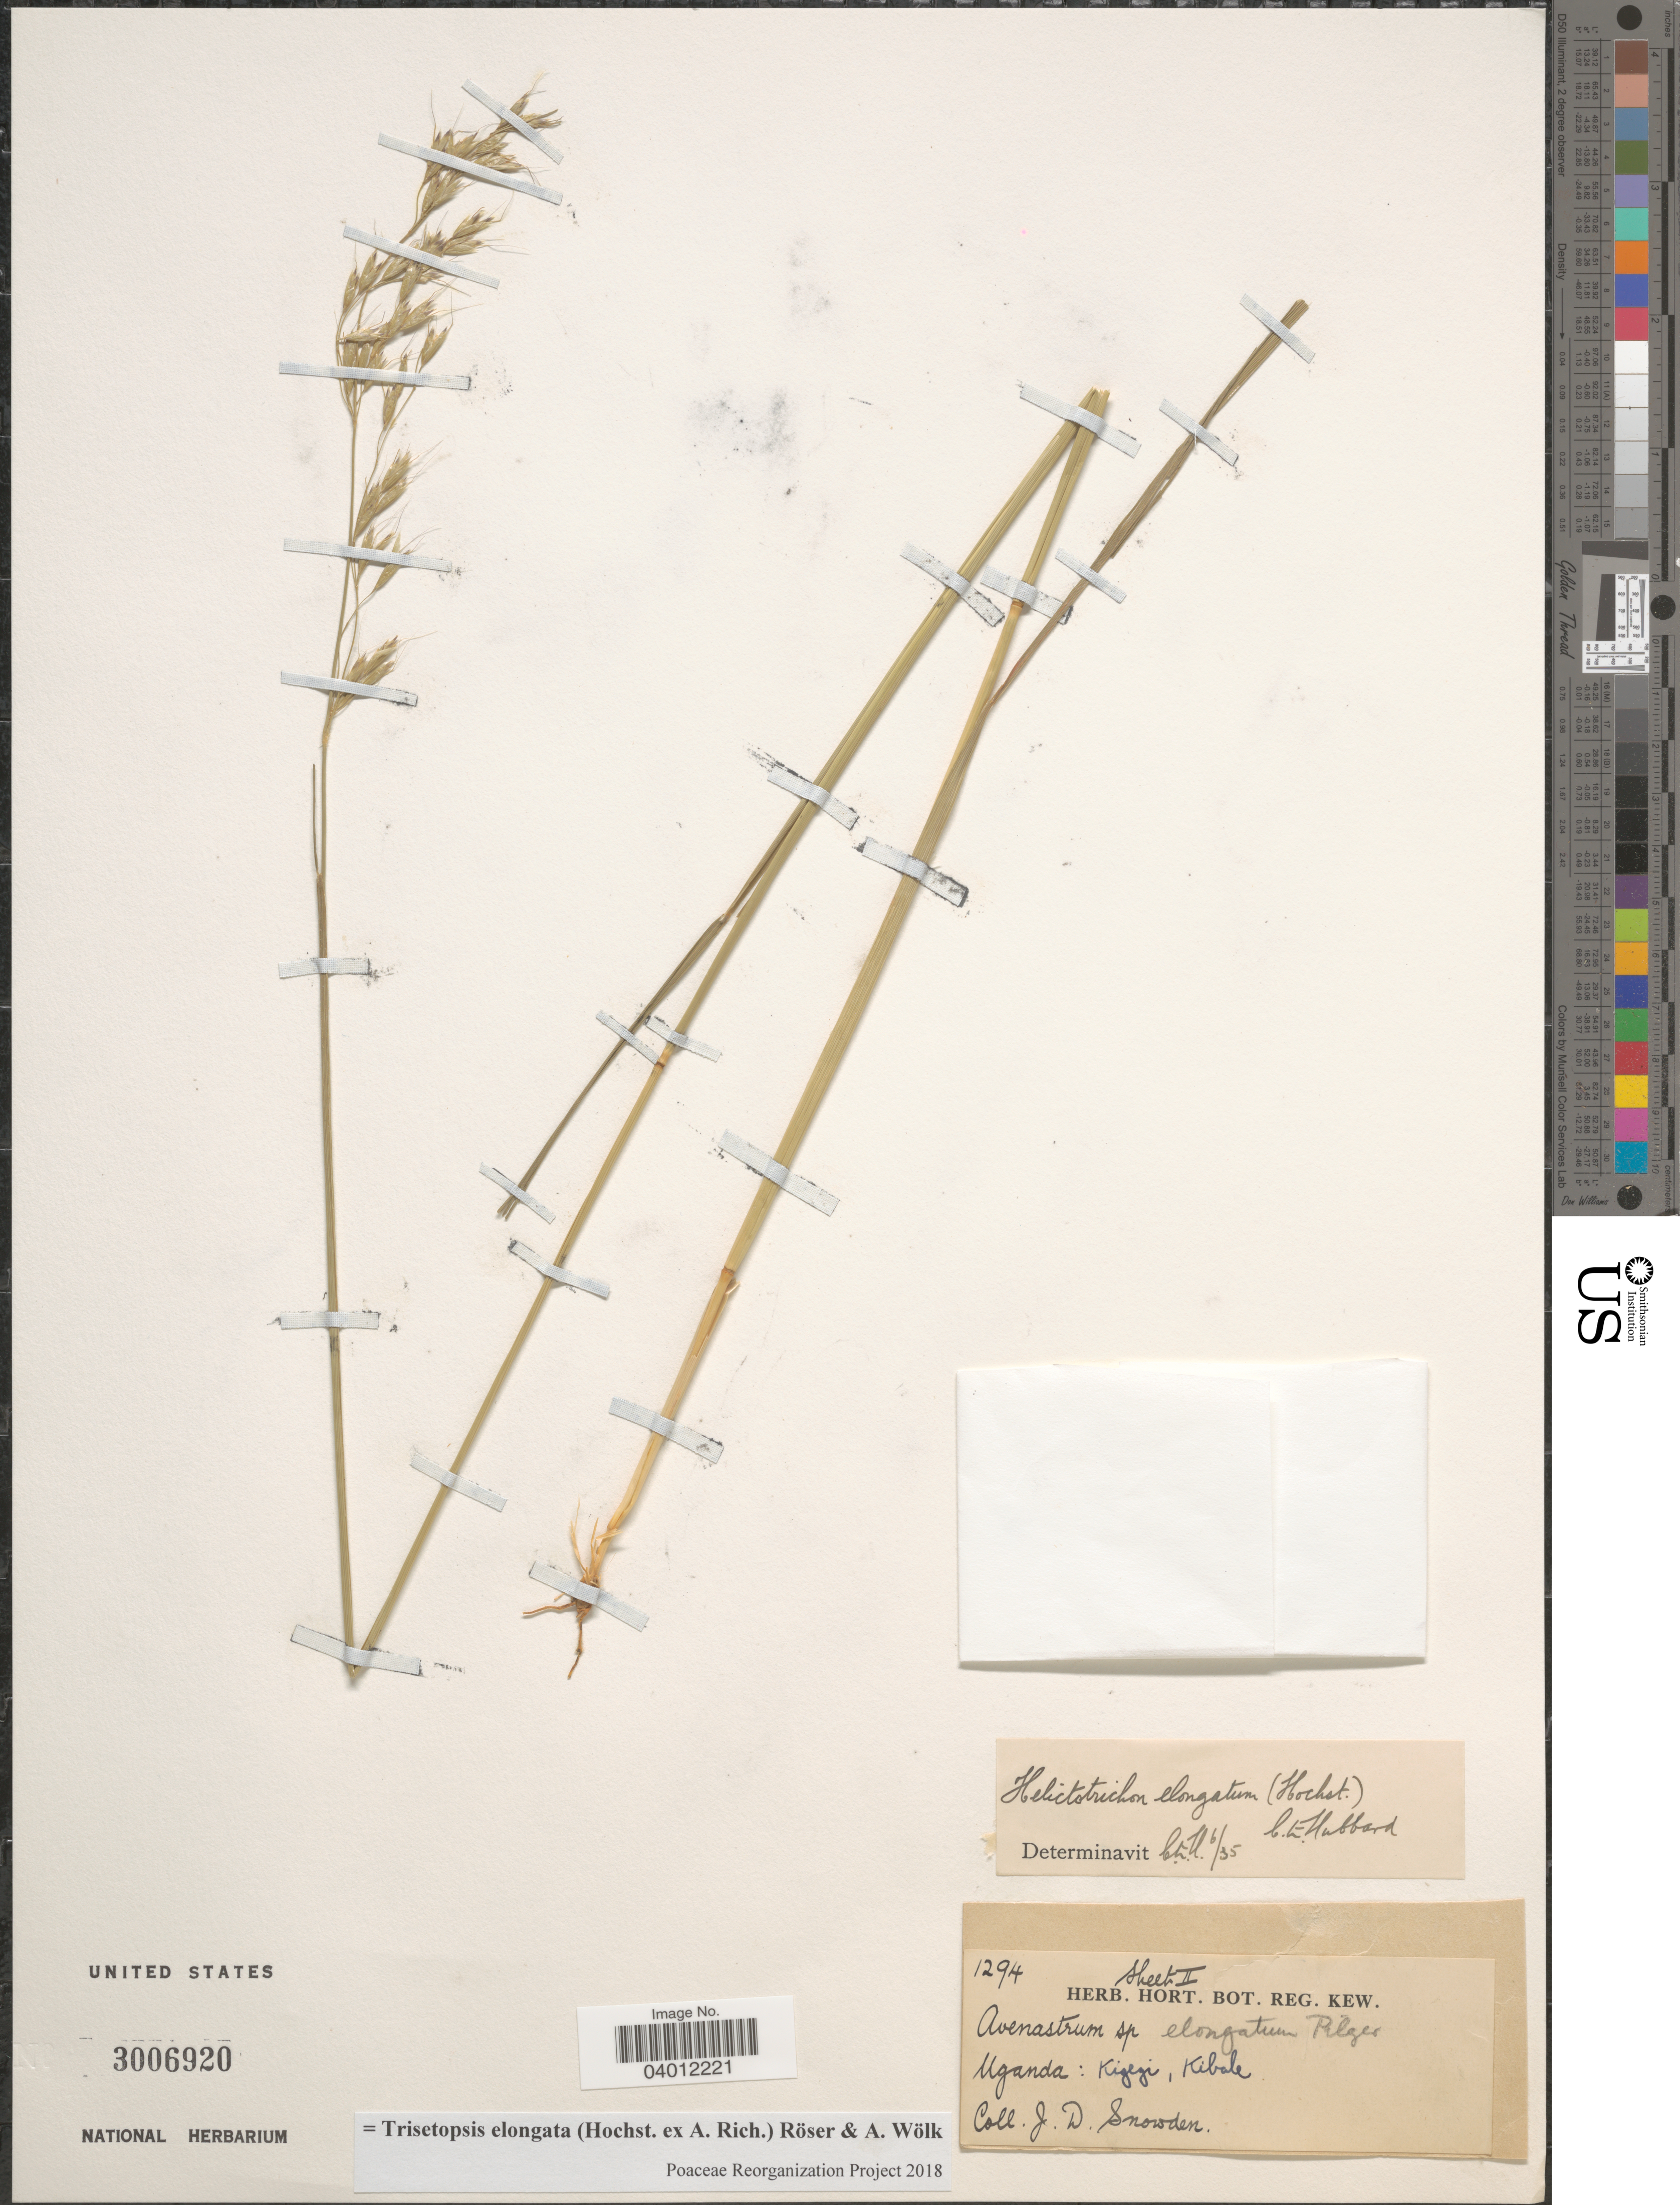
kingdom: Plantae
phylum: Tracheophyta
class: Liliopsida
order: Poales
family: Poaceae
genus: Trisetopsis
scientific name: Trisetopsis elongata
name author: (Hochst. ex A. Rich.) Röser & Wölk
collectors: J. Snowden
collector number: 1294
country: Uganda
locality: Kigezi, Kibale.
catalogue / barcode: US 3006920